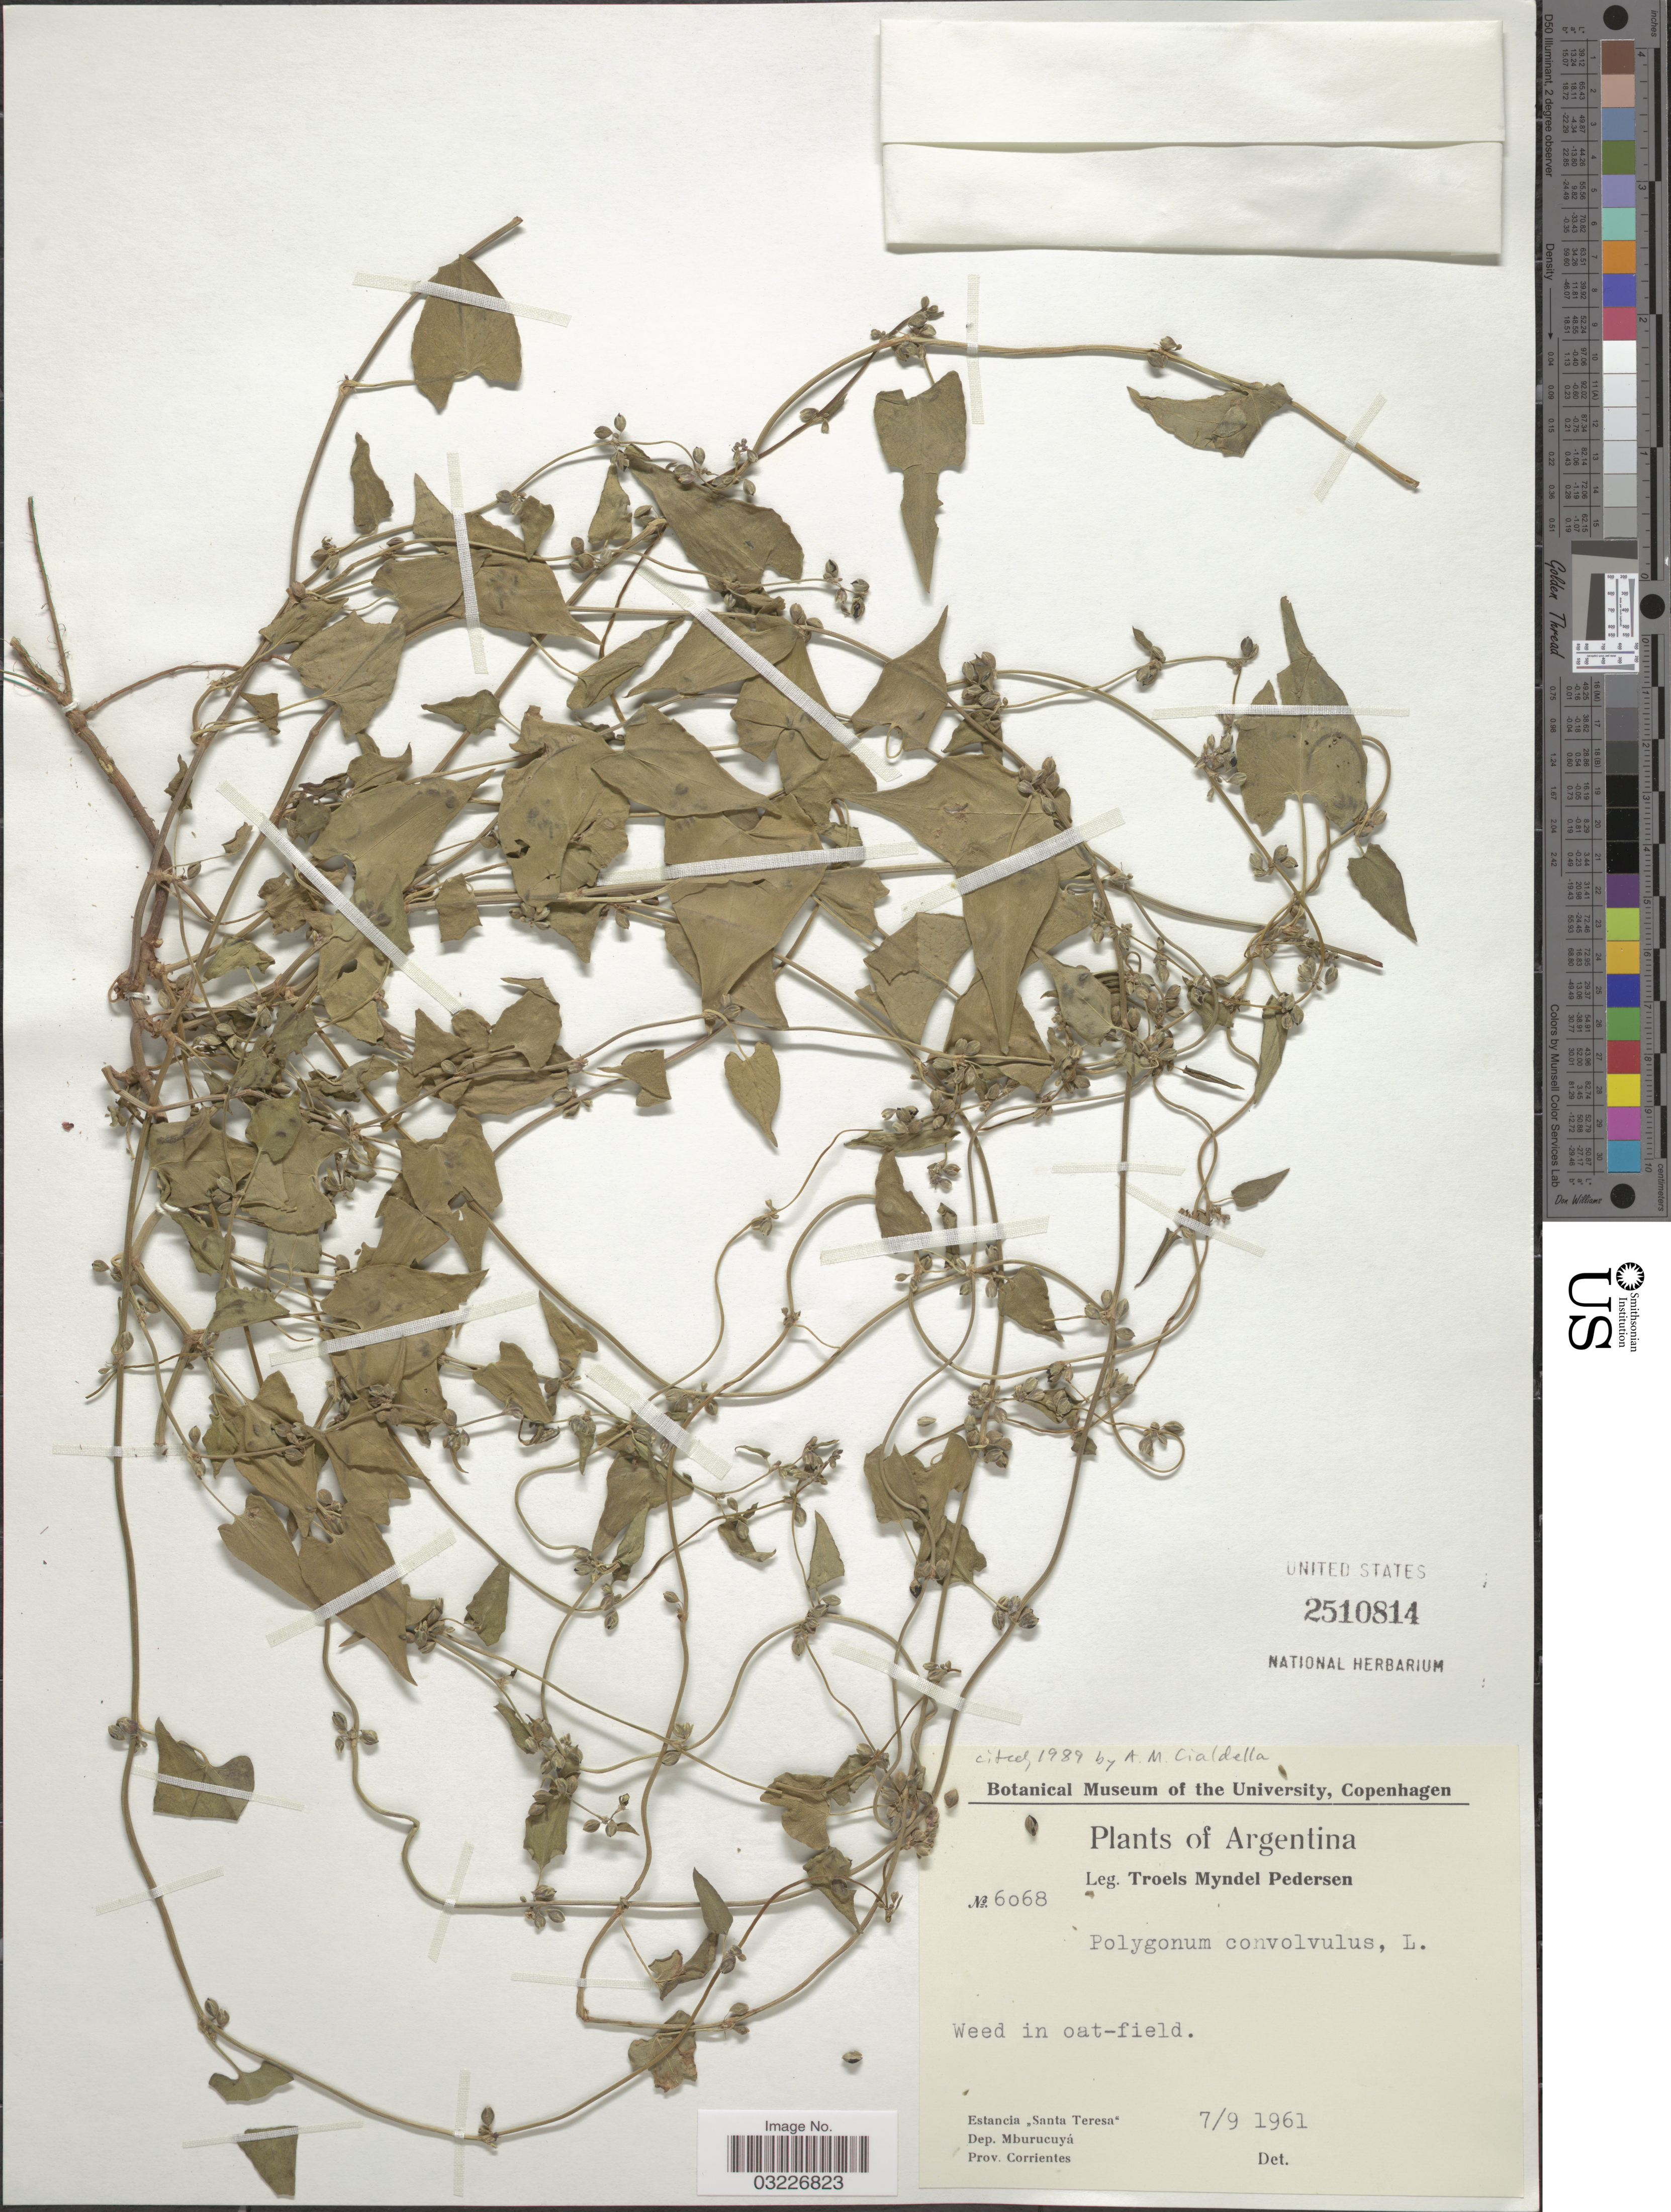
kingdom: Plantae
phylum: Tracheophyta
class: Magnoliopsida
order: Caryophyllales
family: Polygonaceae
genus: Polygonum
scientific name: Polygonum convolvulus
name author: L.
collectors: T. Pederson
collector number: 6068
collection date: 1961-09-07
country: Argentina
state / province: Corrientes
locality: Estancia "Santa Teresa", Dep. Mburucuyá, Prov. Corrientes.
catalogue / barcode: US 2510814